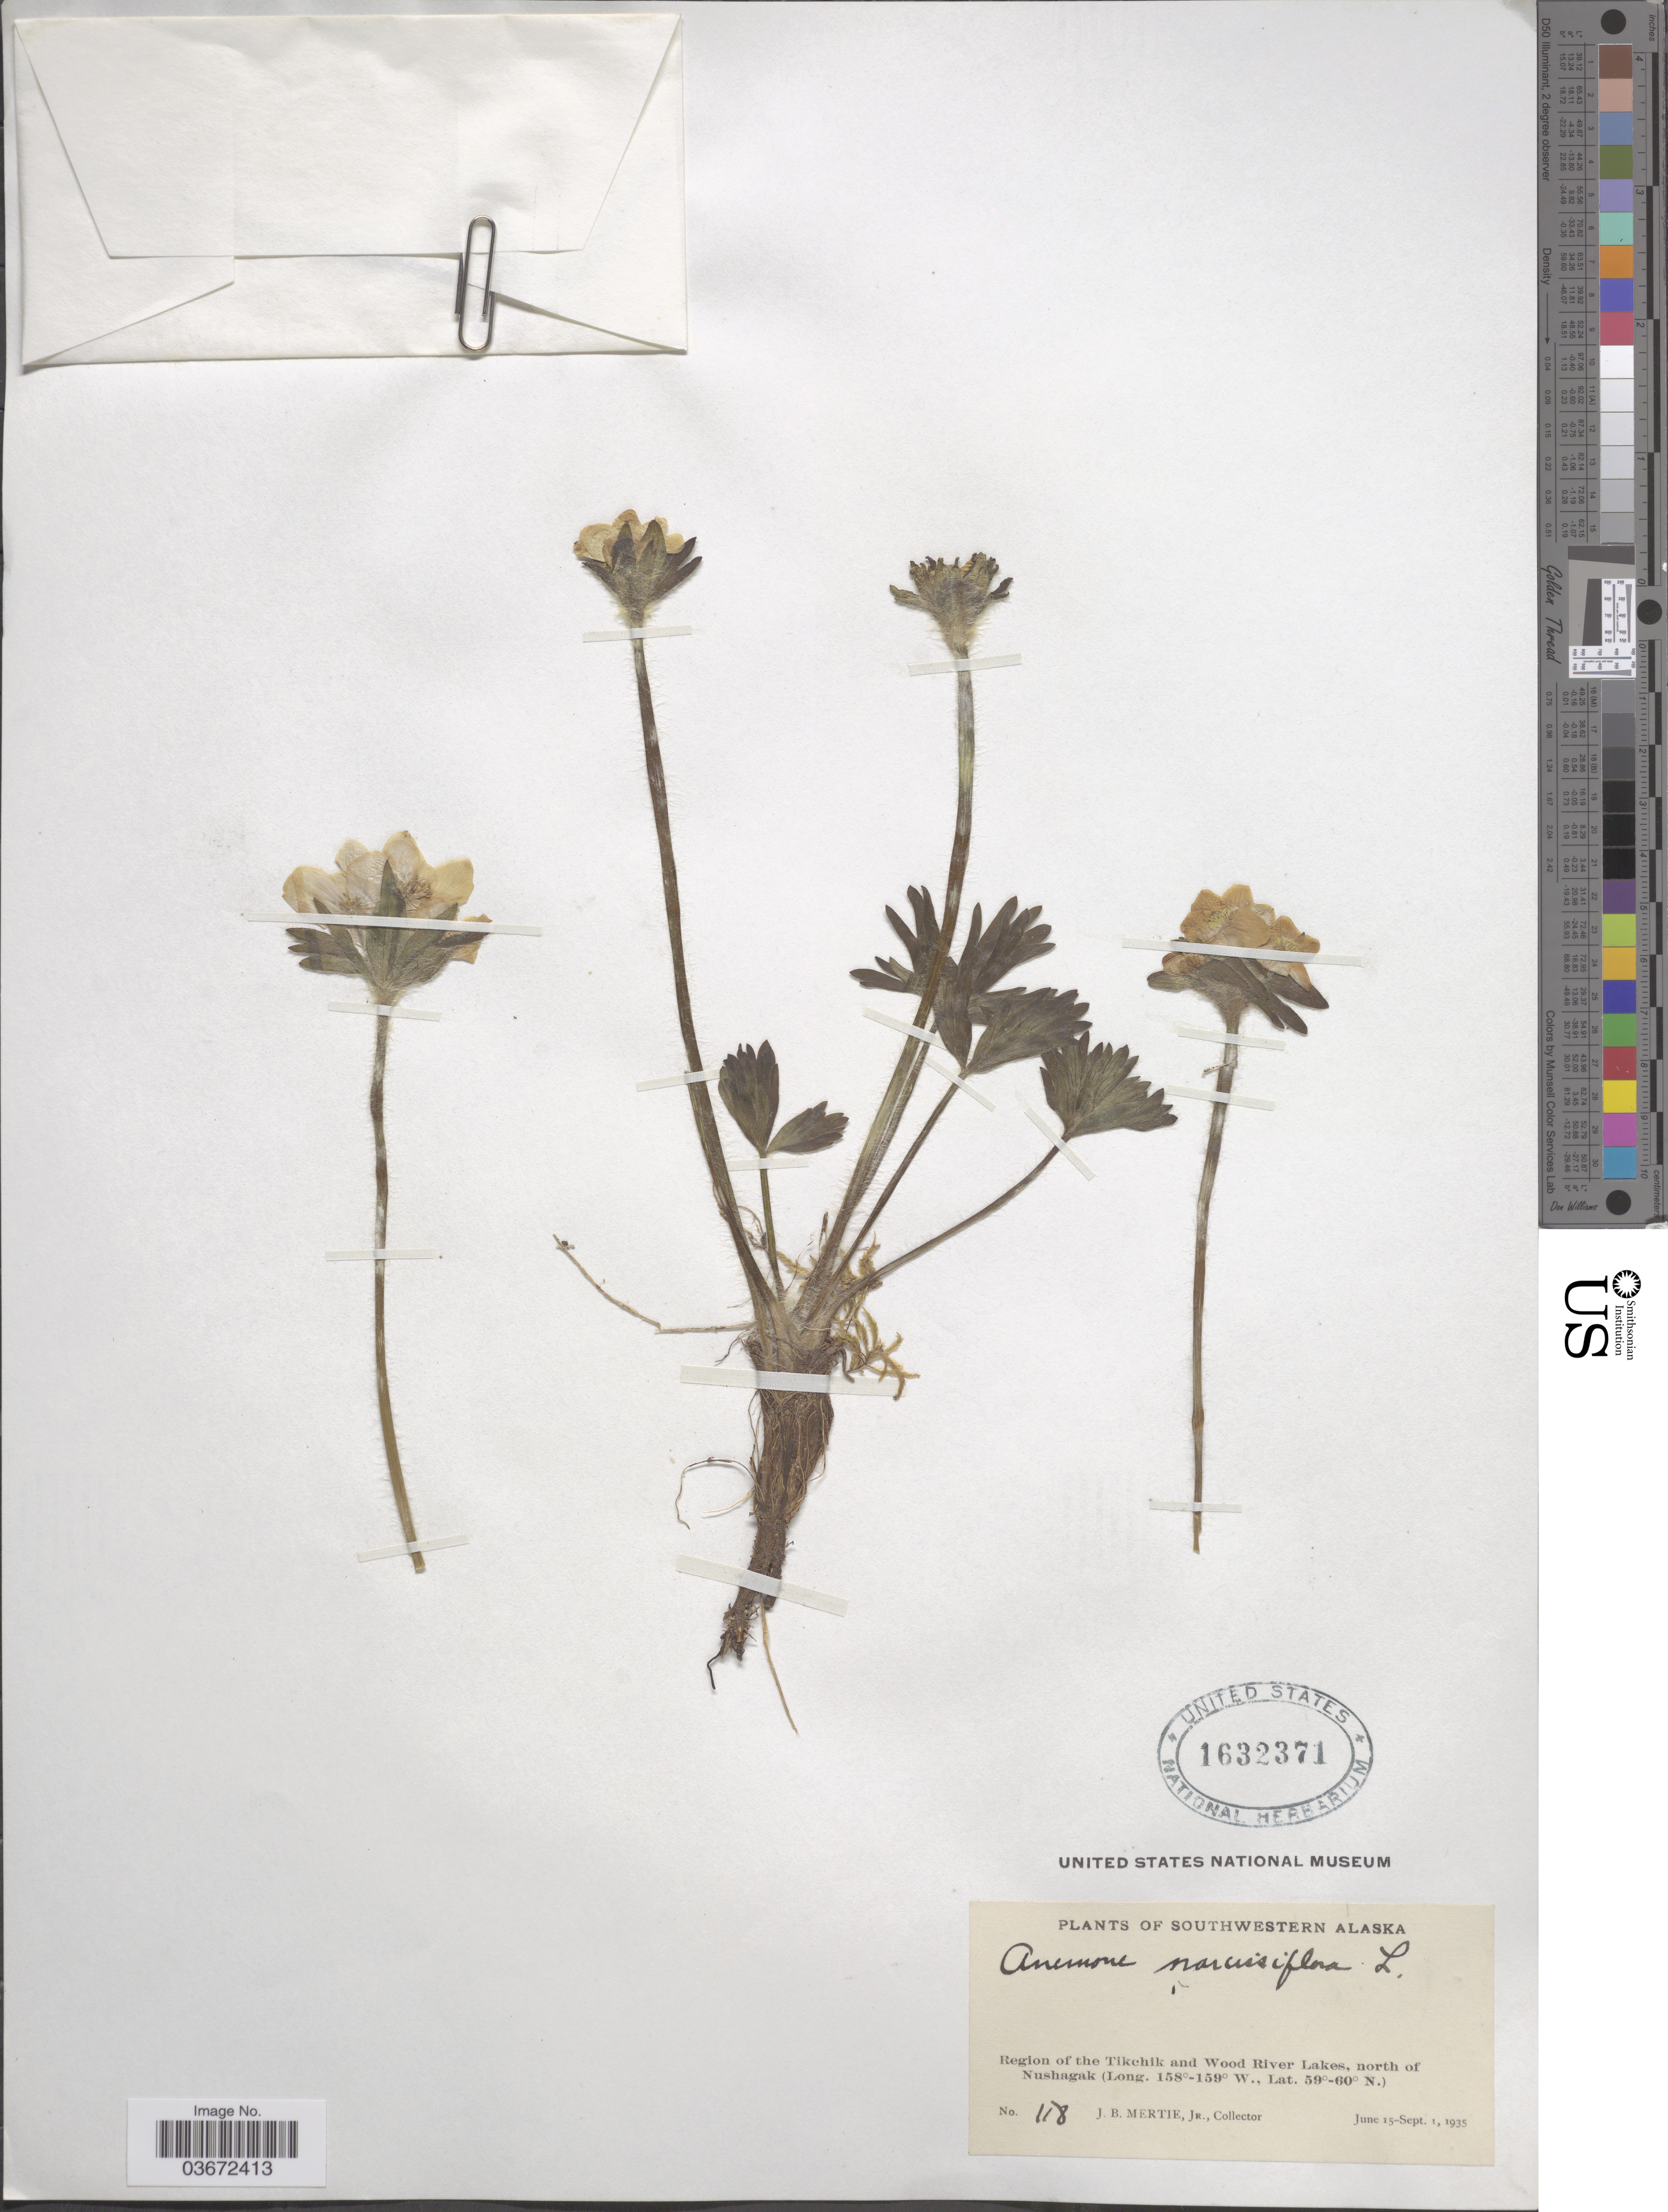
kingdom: Plantae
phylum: Tracheophyta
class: Magnoliopsida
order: Ranunculales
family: Ranunculaceae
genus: Anemone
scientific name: Anemone narcissiflora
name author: L.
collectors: J. Mertie Jr.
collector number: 118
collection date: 1935-06-15/1935-09-01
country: United States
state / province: Alaska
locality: Southwestern Alaska. Region of the Tikchik and Wood River Lakes, north of Nushagak.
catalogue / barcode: US 1632371